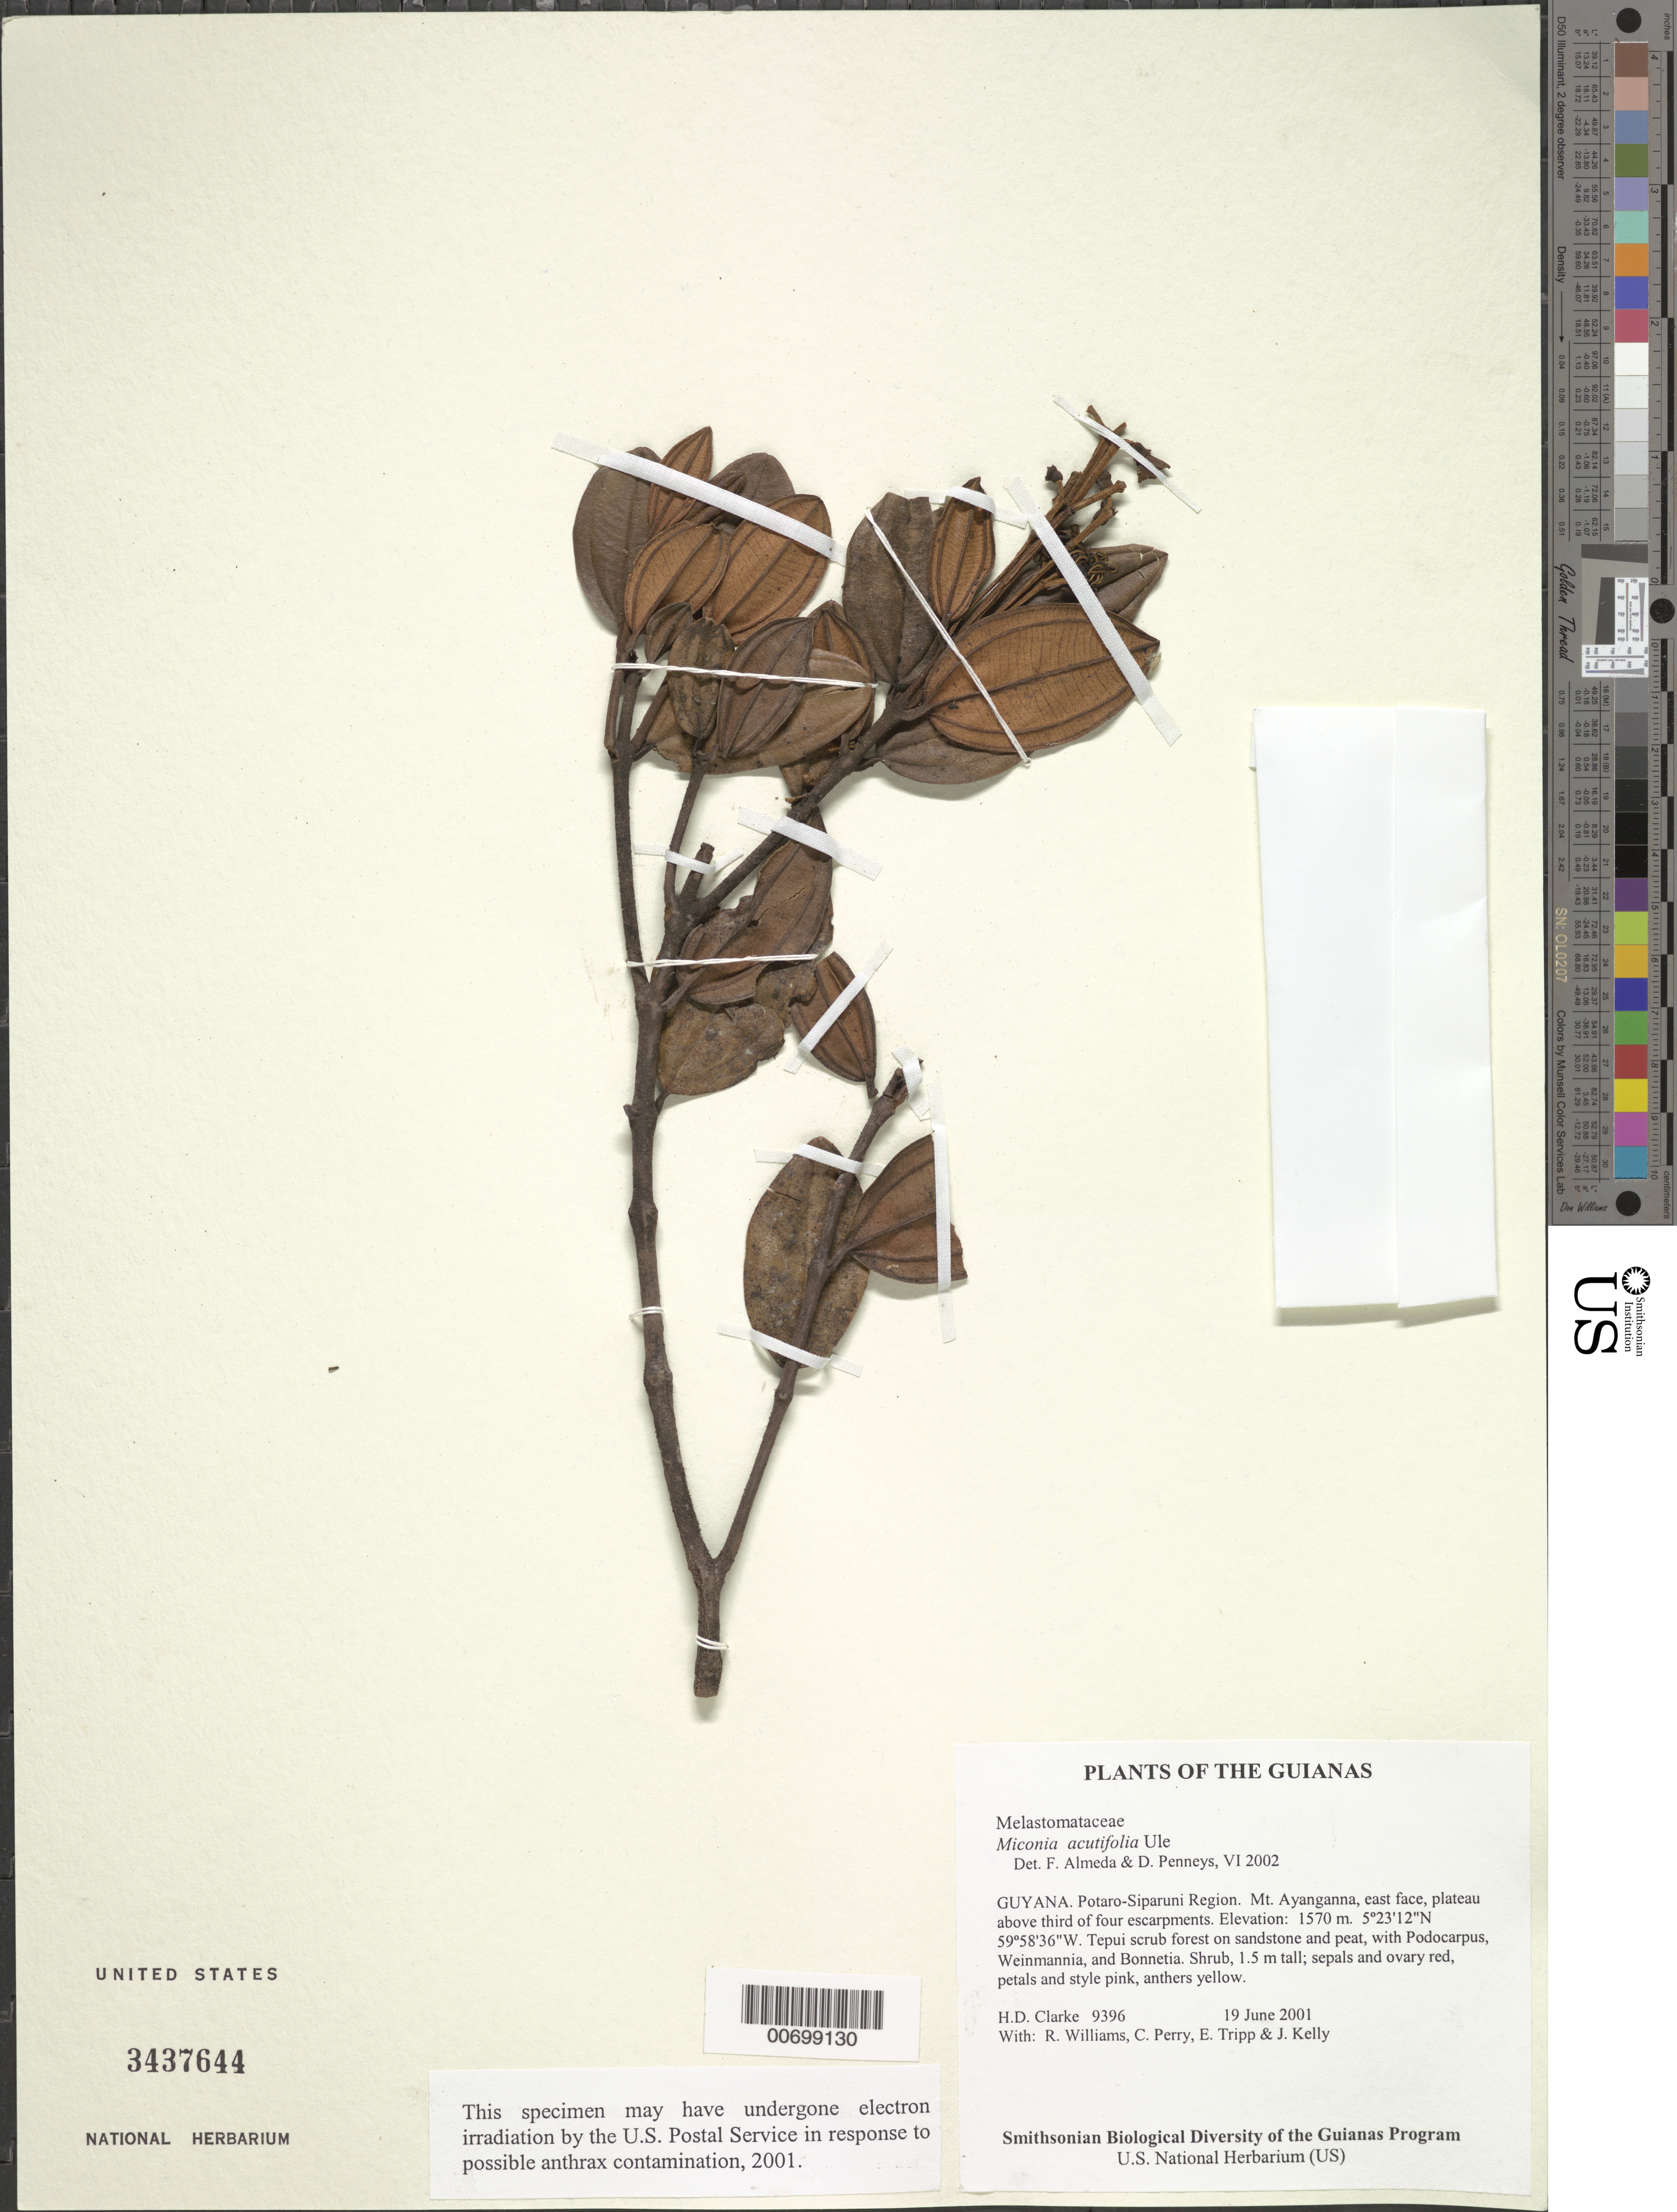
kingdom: Plantae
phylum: Tracheophyta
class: Magnoliopsida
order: Myrtales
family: Melastomataceae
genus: Miconia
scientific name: Miconia acutifolia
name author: Ule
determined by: Almeda, F.; Penneys, D. S.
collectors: H. D. Clarke, R. Williams, C. Perry, E. Tripp & J. Kelly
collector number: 9396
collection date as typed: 19 June 2001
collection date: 2001-06-19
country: Guyana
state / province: Potaro-Siparuni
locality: Mt. Ayanganna, east face, plateau above third of four escarpments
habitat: Tepui scrub forest on sandstone and peat, with Podocarpus, Weinmannia, and Bonnetia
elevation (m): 1570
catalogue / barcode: US 3437644